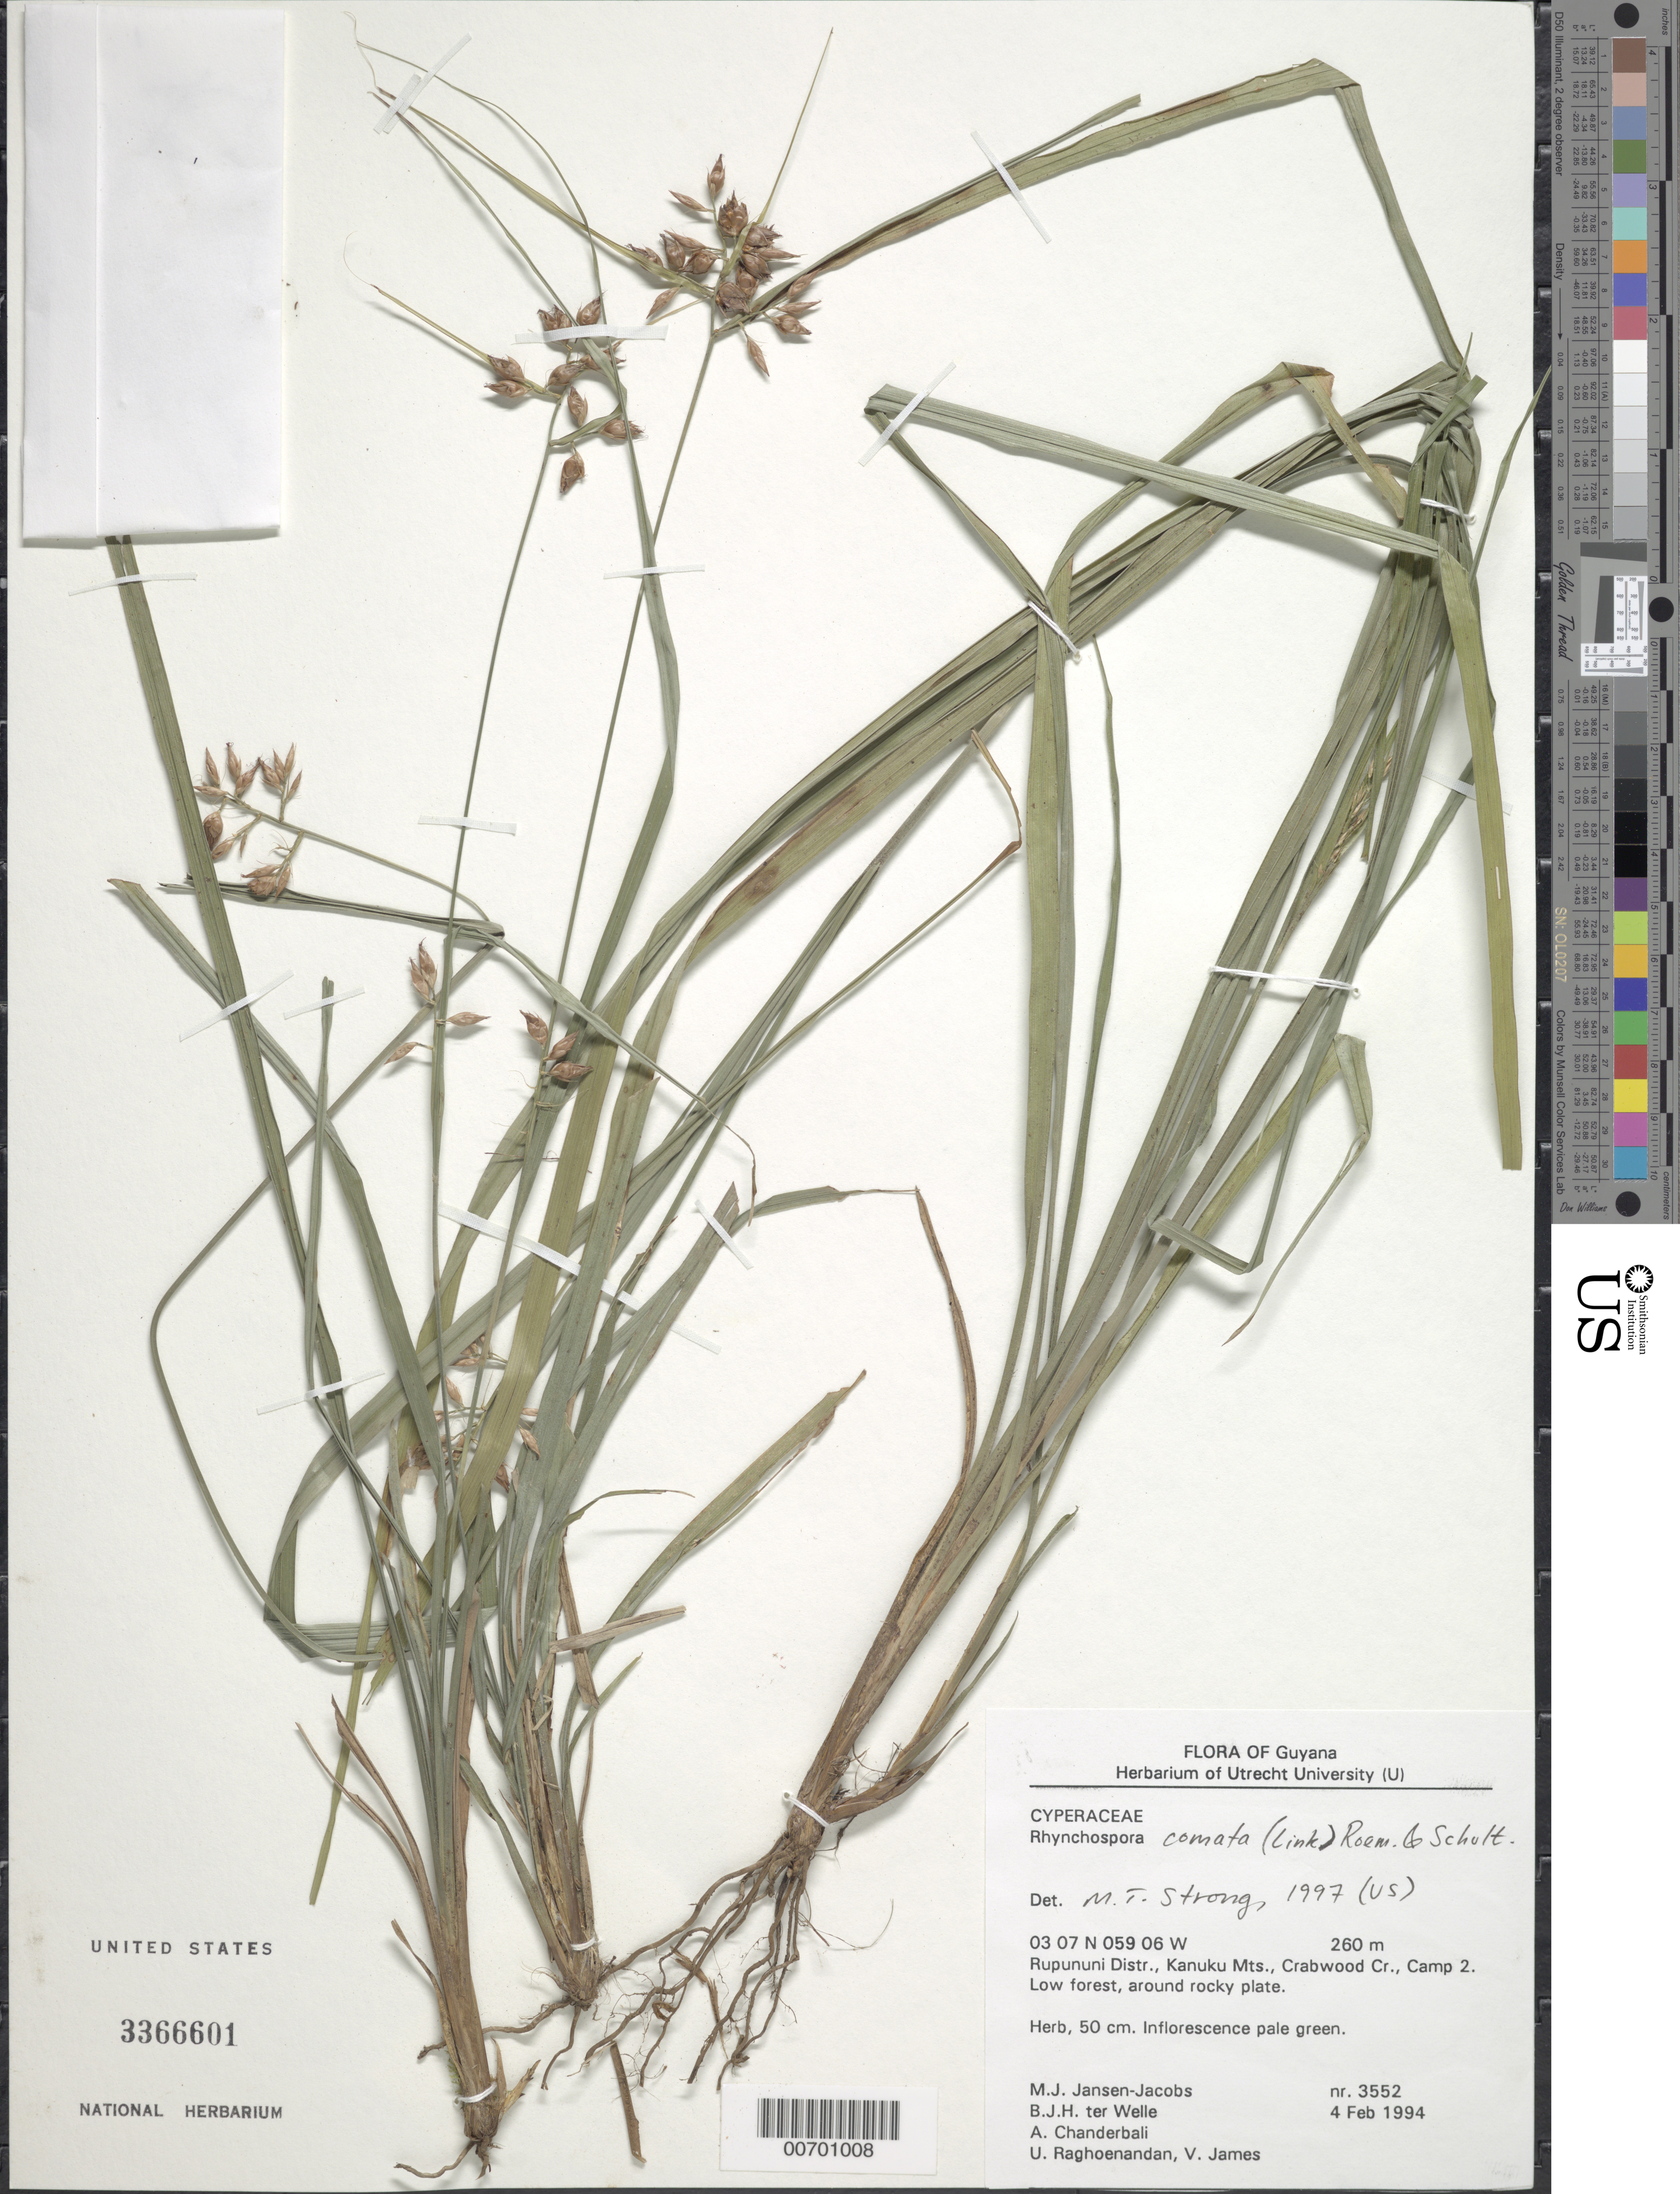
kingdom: Plantae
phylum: Tracheophyta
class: Liliopsida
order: Poales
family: Cyperaceae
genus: Rhynchospora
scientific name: Rhynchospora comata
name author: (Link) Schult.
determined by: Strong, M. T., (US), Smithsonian Institution - National Museum of Natural History (UNITED STATES)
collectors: M. J. Jansen-Jacobs, B. Welle, A. S. Chanderbali, U. Raghoenandan & V. James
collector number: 3552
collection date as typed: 4-Feb-94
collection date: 1994-02-04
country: Guyana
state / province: U. Takutu-U. Essequibo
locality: Crabwood Cr., Camp 2, Kanuku Mts., Rupununi District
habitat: Low forest, around rocky plate.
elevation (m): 260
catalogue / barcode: US 3366601